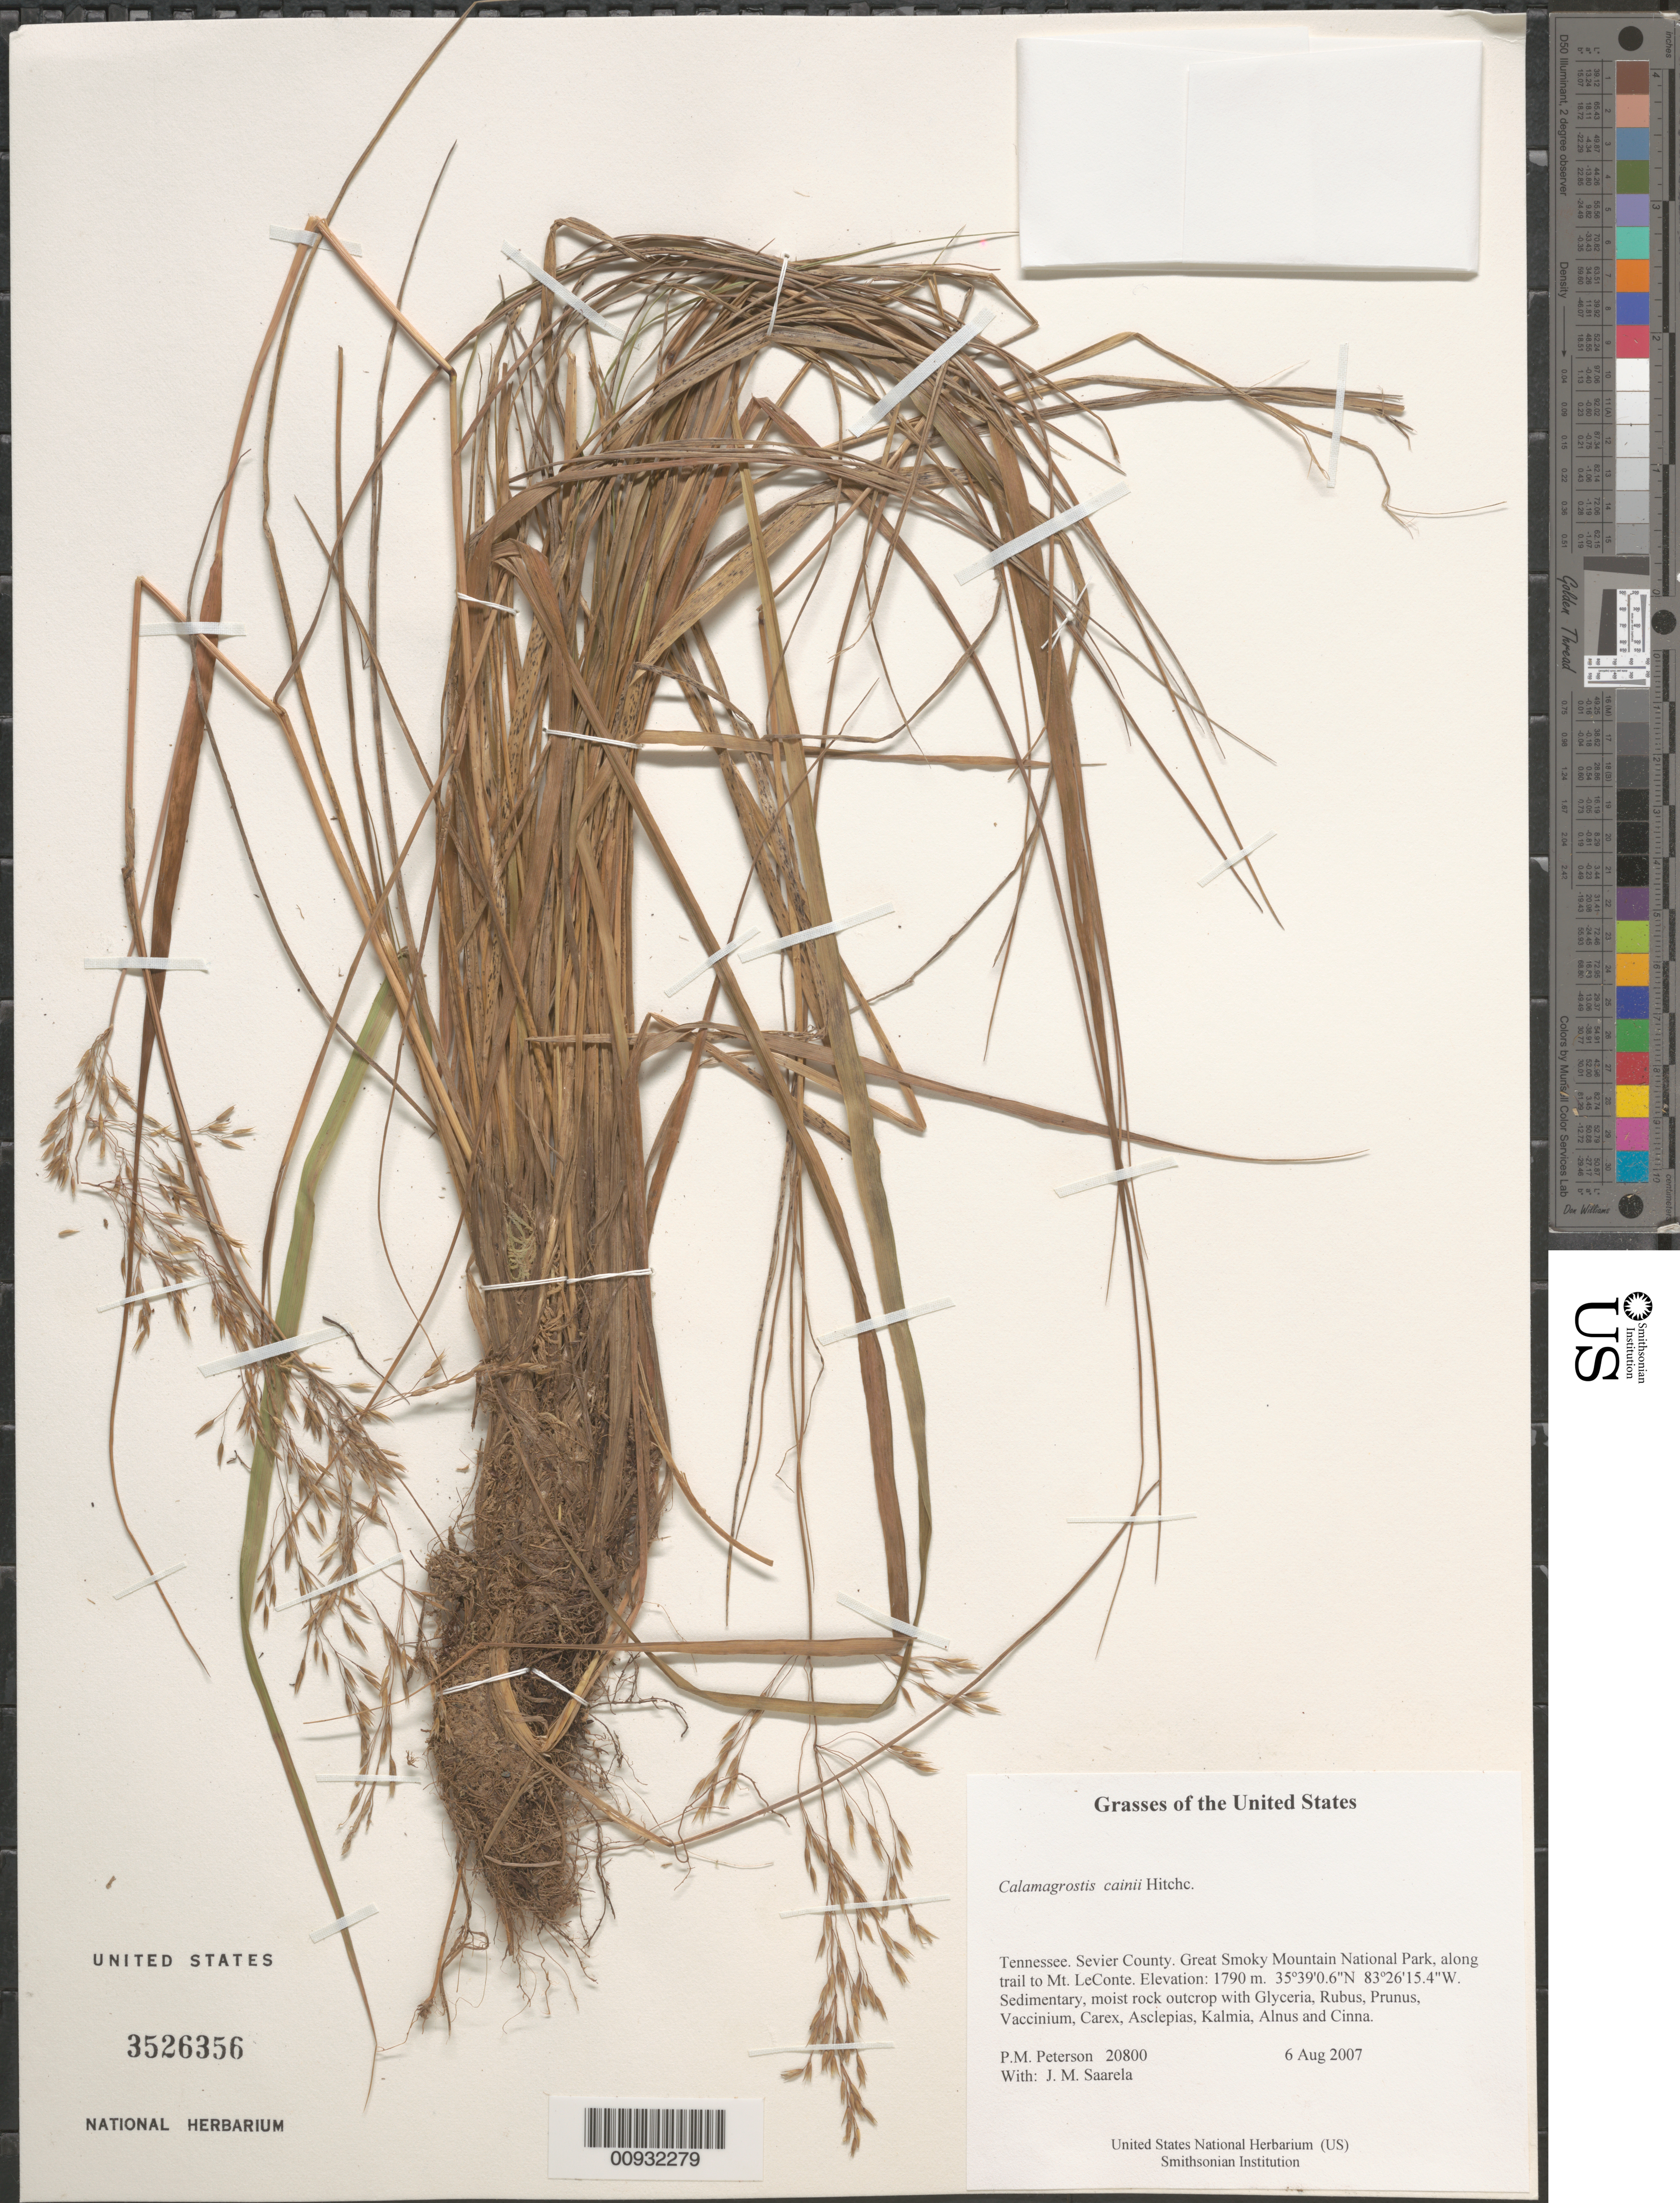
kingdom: Plantae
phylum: Tracheophyta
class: Liliopsida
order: Poales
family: Poaceae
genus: Calamagrostis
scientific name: Calamagrostis cainii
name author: Hitchc.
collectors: P. M. Peterson & J. Saarela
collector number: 20800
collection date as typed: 06 Aug 2007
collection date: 2007-08-06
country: United States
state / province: Tennessee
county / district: Sevier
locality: Great Smoky Mountain National Park, along trail to Mt. LeConte.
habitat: Sedimentary, moist rock outcrop with Glyceria, Rubus, Prunus, Vaccinium, Carex, Asclepias, Kalmia, Alnus and Cinna.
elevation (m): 1790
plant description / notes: Tissue sample 20800.33 depleted before it could be imported into EMu (4 Jun 2018). No Biorepository ID was ever assigned.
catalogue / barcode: US 3526356